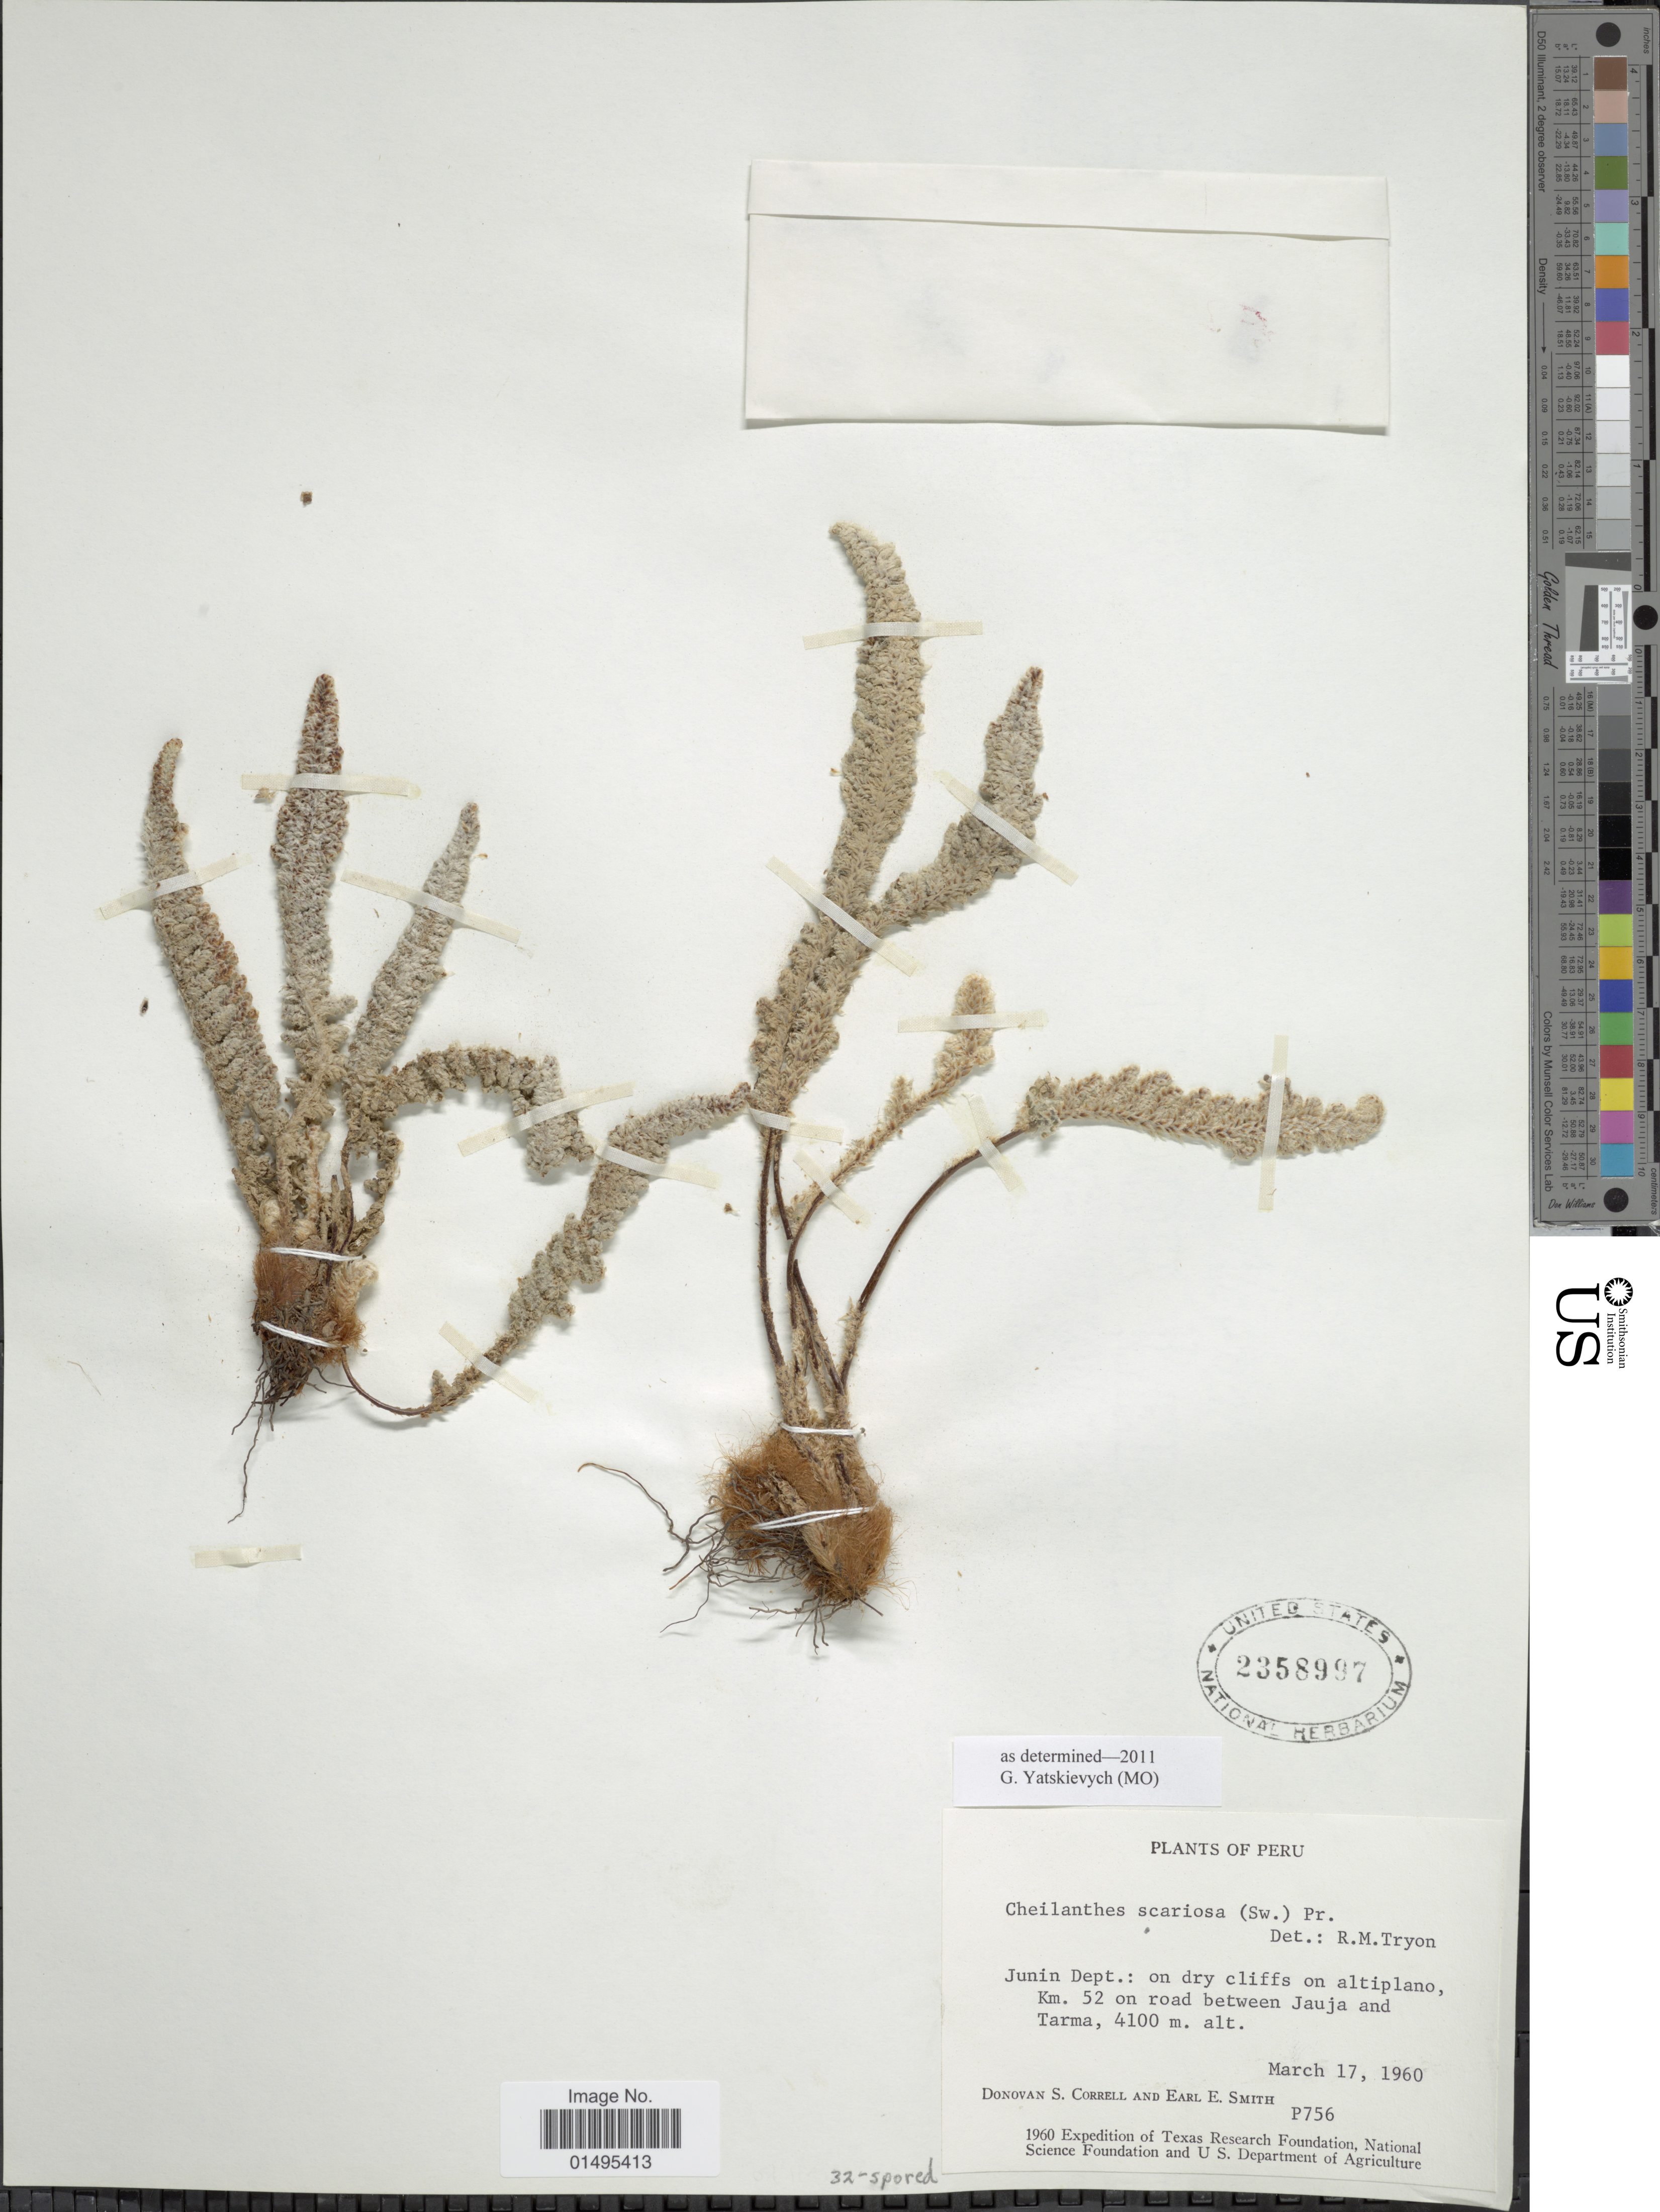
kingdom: Plantae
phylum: Tracheophyta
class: Polypodiopsida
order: Polypodiales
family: Pteridaceae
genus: Myriopteris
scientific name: Myriopteris scariosa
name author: (Sw.) Fée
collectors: D. S. Correll & E. E. Smith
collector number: P756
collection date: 1960-03-17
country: Peru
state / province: Junín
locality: Junin Dept.: on dry cliffs on altiplano, Km. 52 on road between Jauja and Tarma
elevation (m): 4100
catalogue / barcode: US 2358997